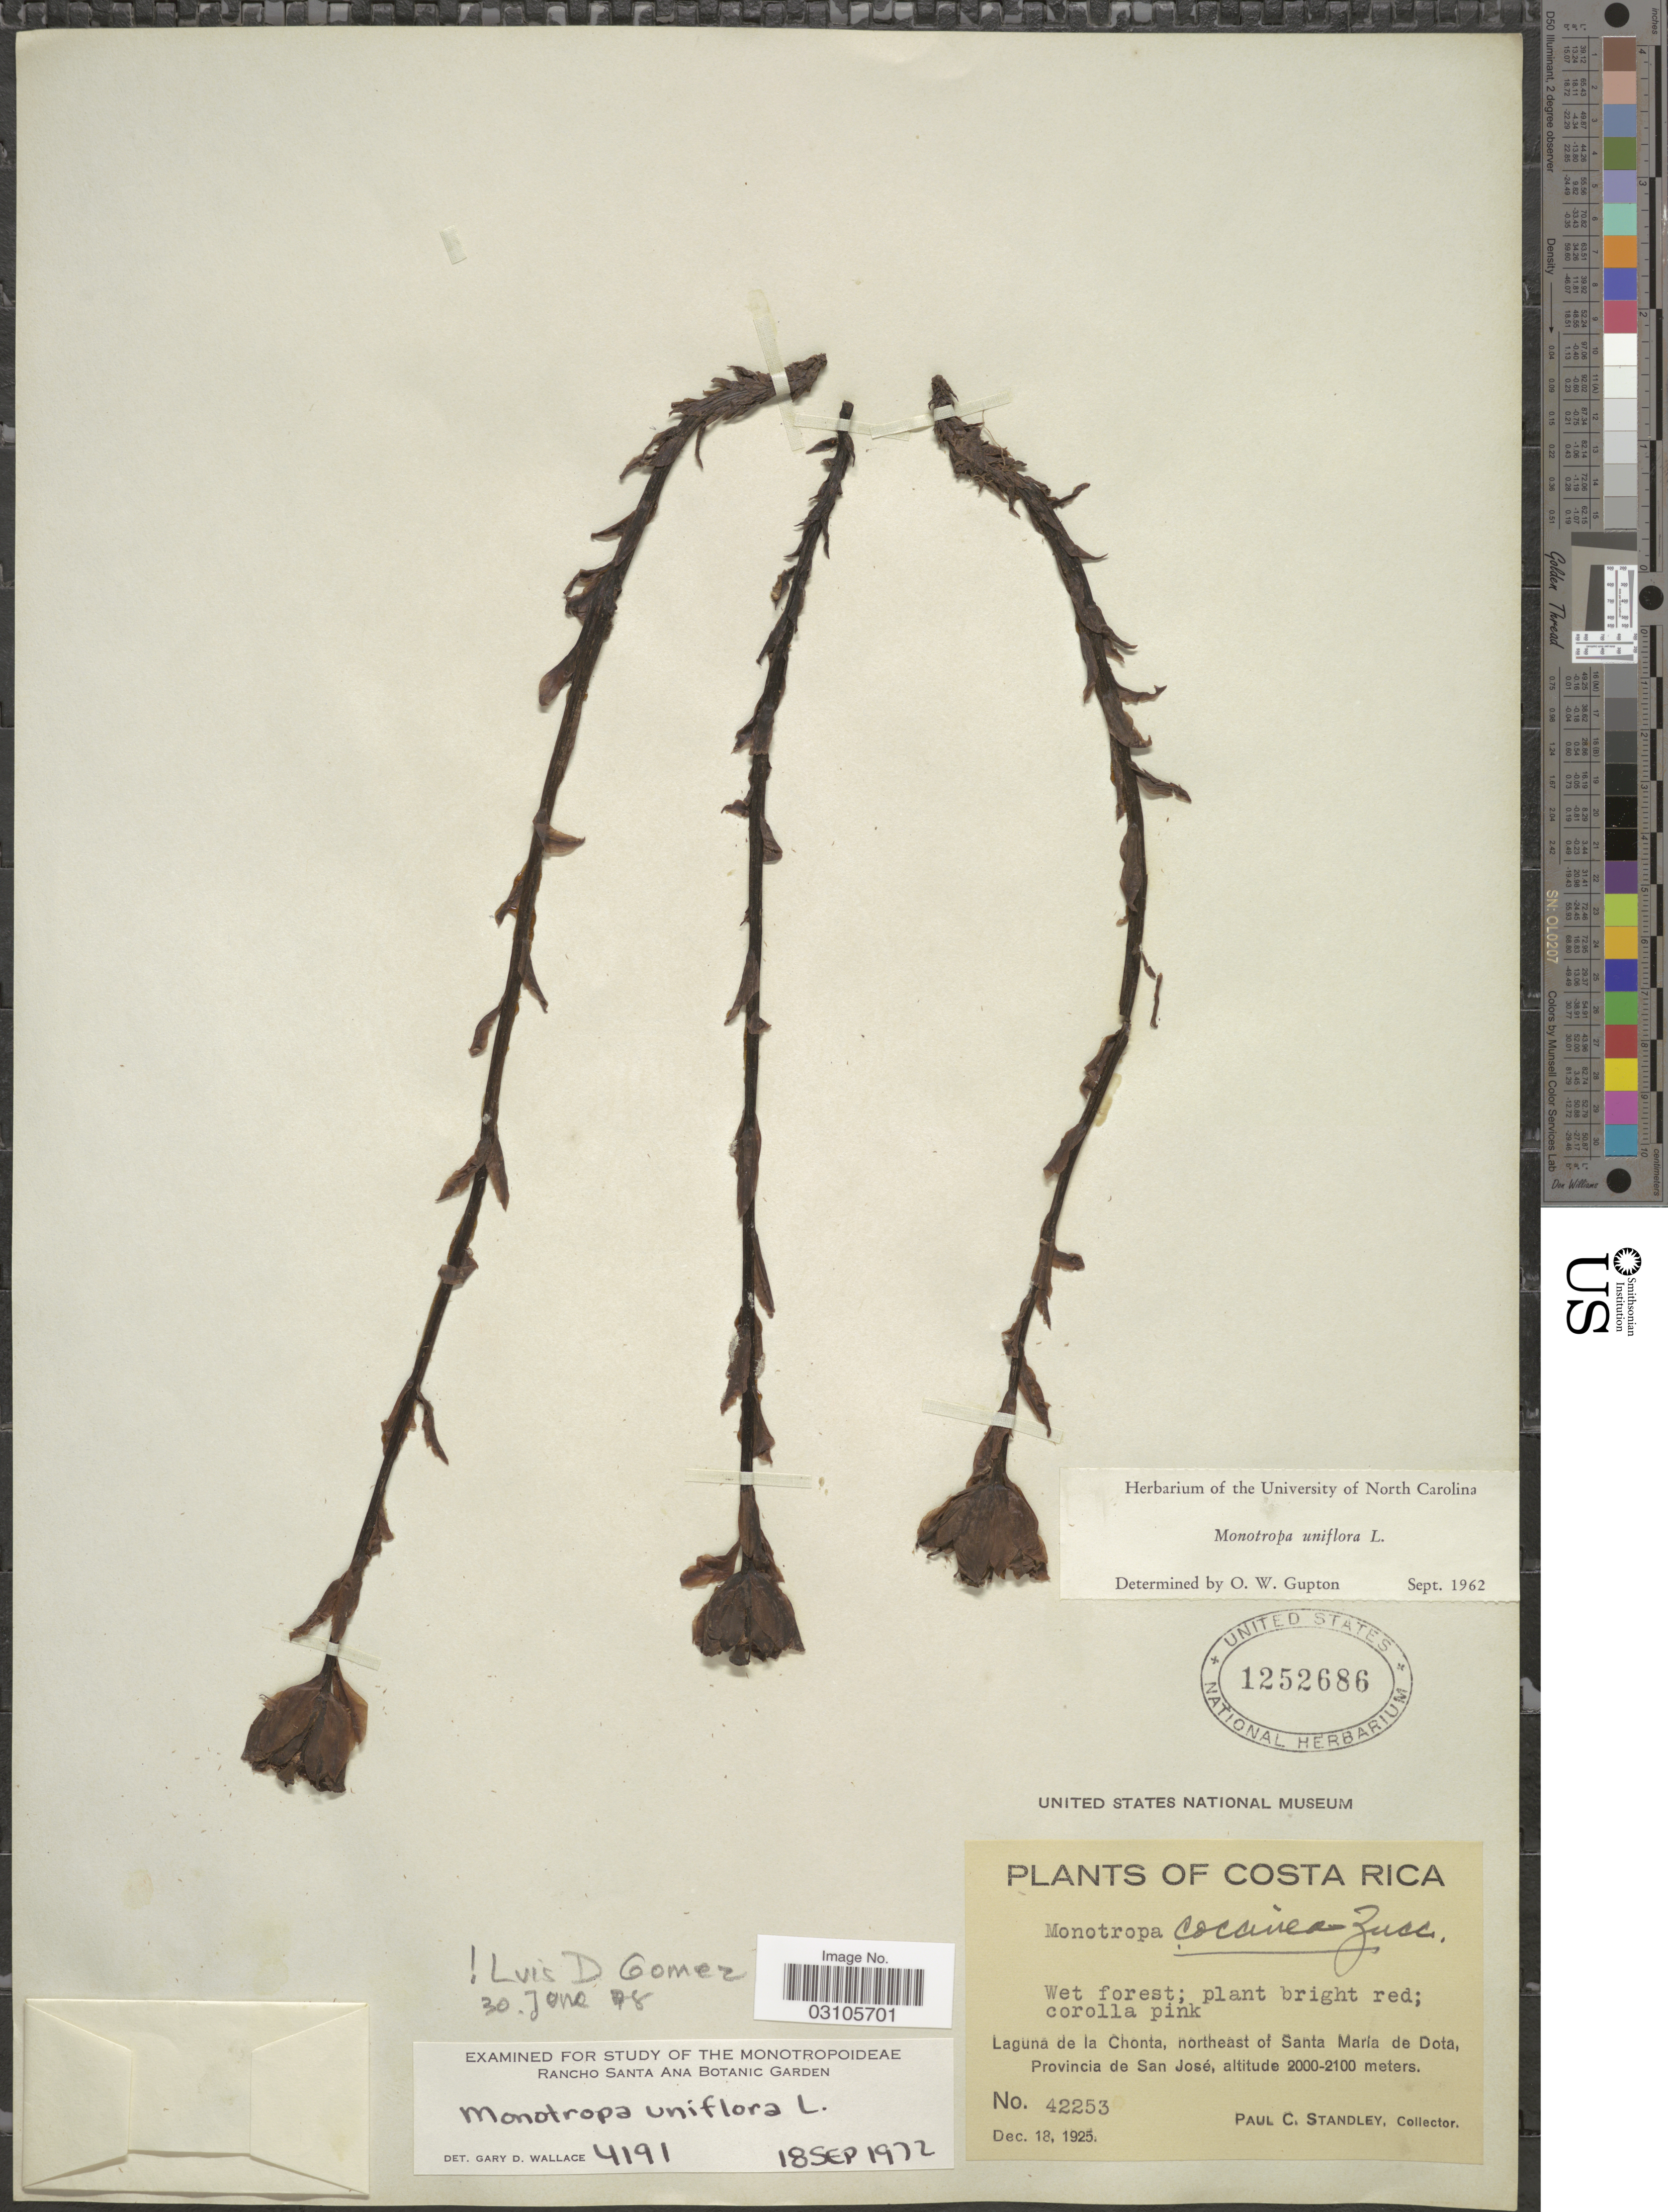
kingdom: Plantae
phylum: Tracheophyta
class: Magnoliopsida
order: Ericales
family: Ericaceae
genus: Monotropa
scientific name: Monotropa uniflora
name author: L.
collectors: P. C. Standley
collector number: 42253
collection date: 1925-12-18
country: Costa Rica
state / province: San José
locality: Laguna de la Chonta, northeast of Santa Maria de Dota.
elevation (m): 2000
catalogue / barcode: US 1252686